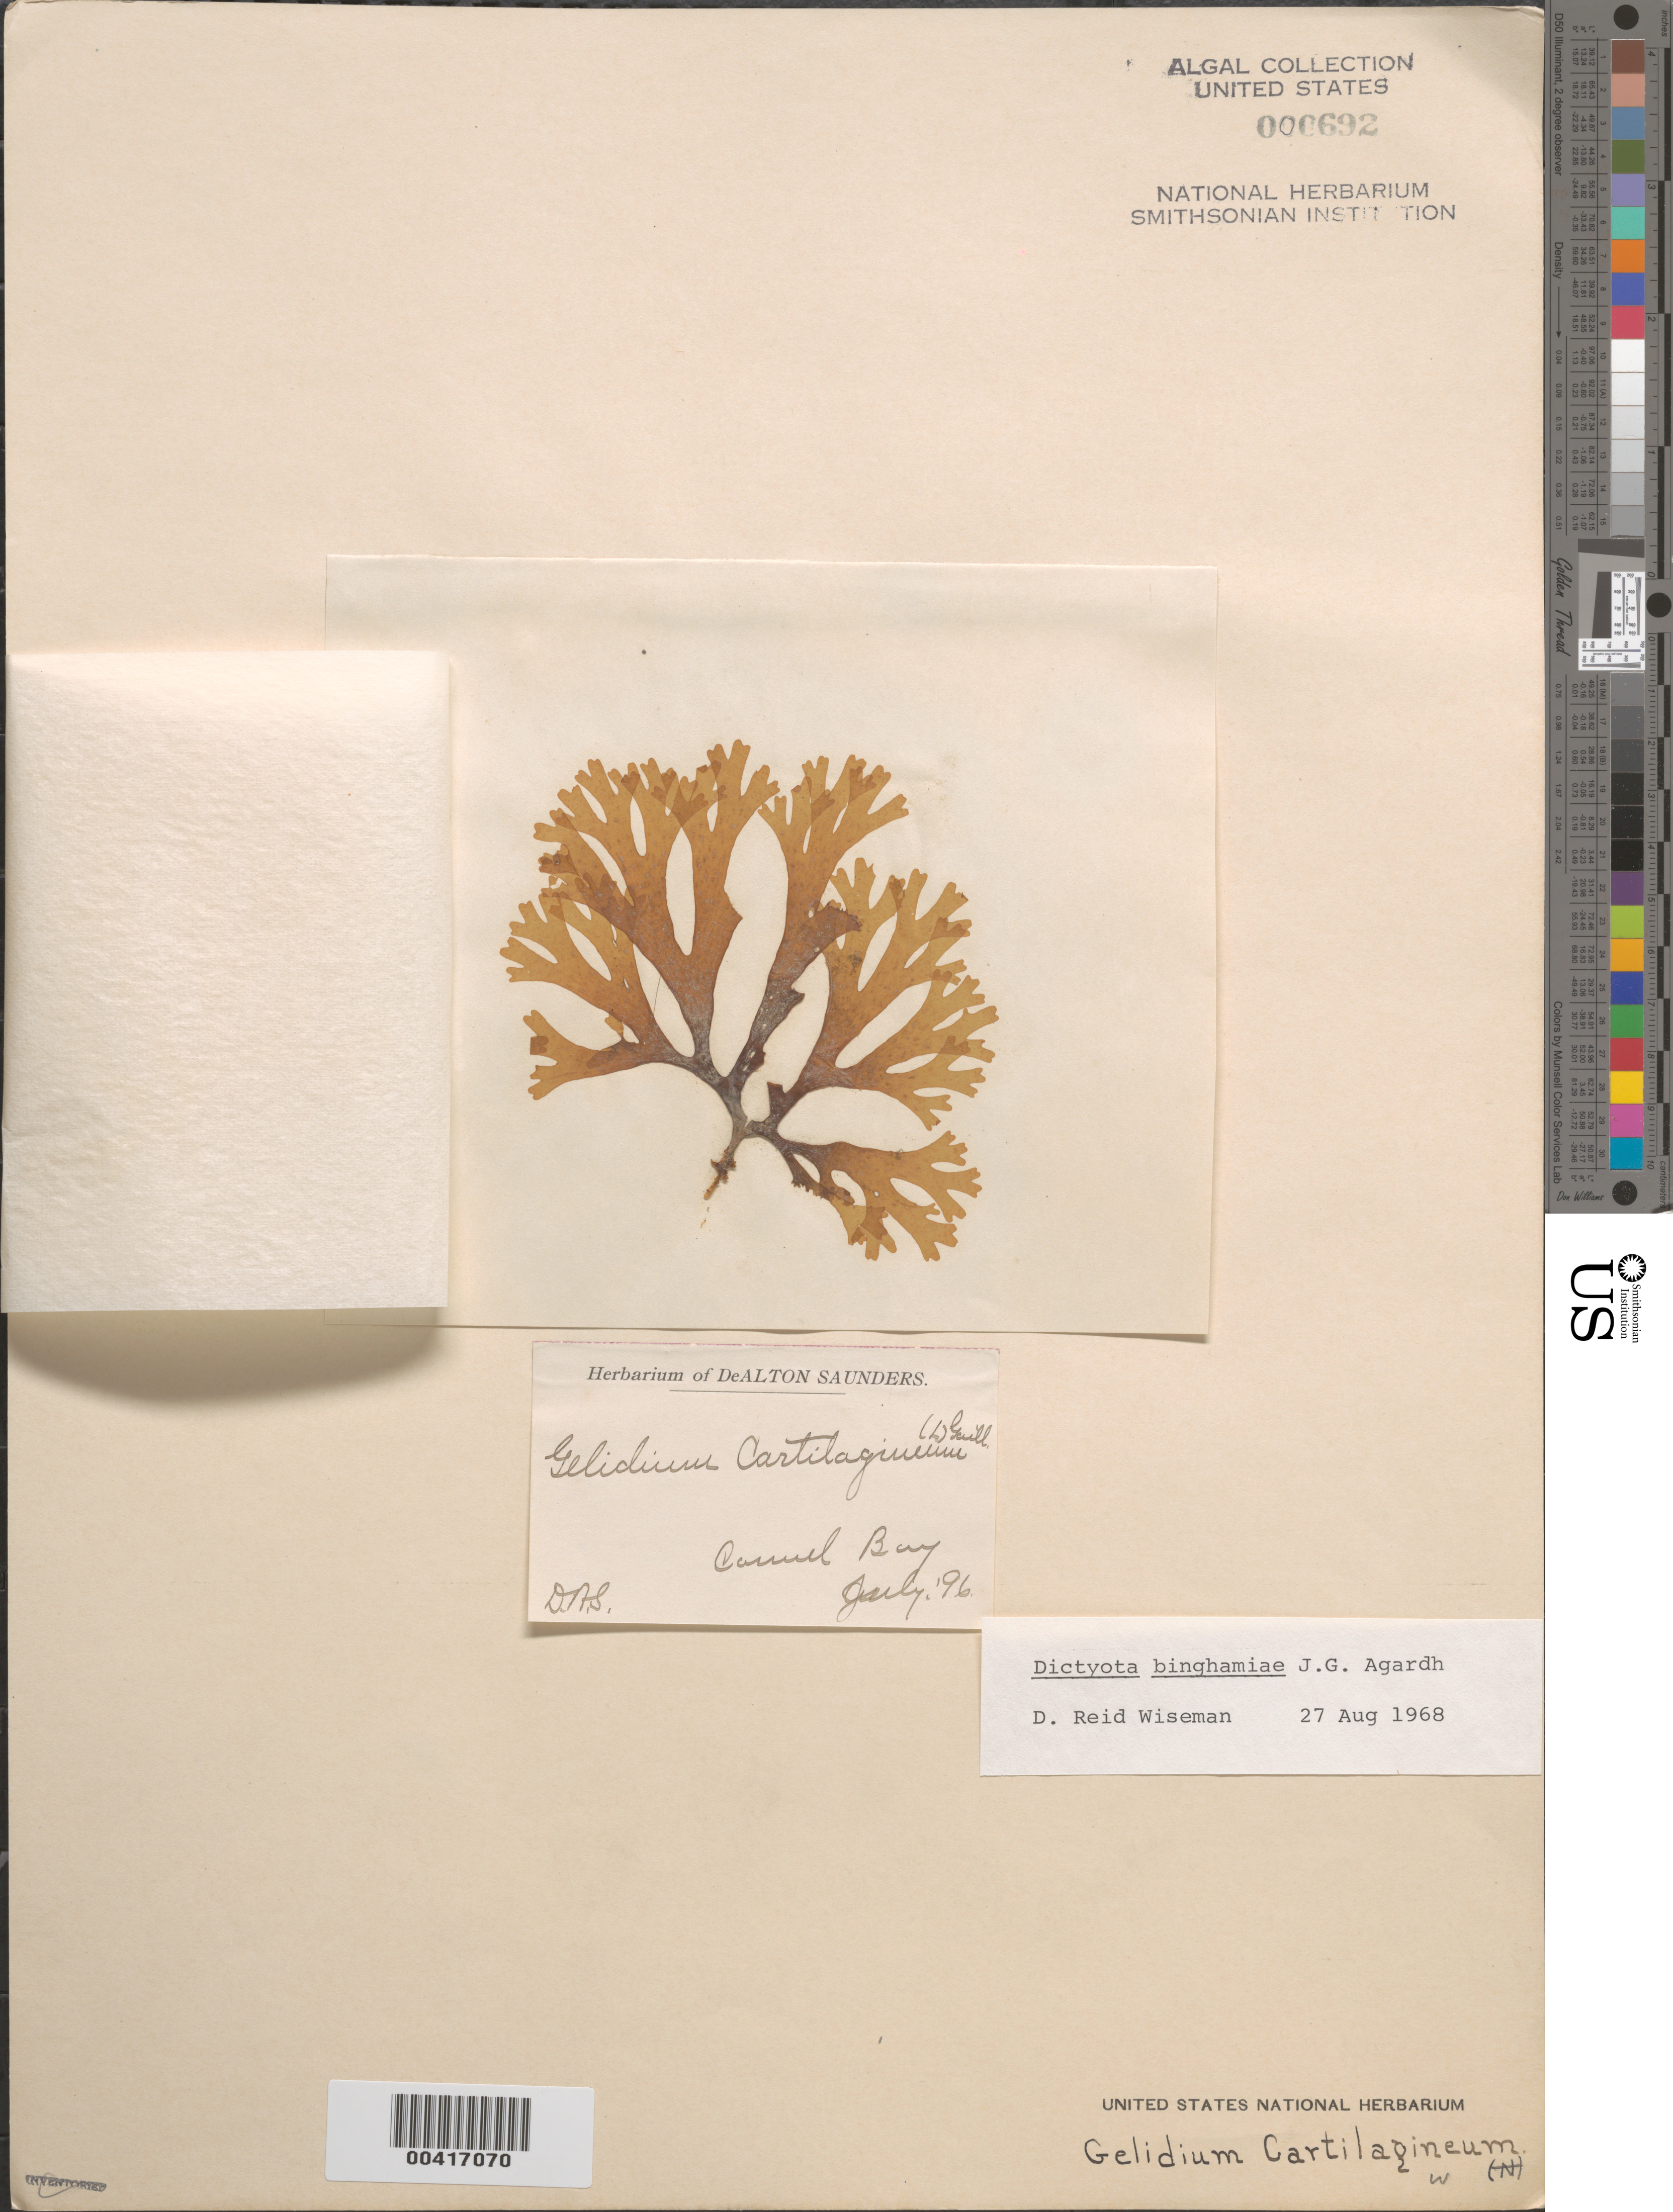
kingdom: Chromista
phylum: Ochrophyta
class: Phaeophyceae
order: Dictyotales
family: Dictyotaceae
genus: Dictyota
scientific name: Dictyota binghamiae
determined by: Wiseman, D. R.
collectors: D. Saunders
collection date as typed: Jul 1896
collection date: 1896-07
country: United States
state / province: California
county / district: Monterey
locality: Carmel Bay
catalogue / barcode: US 692